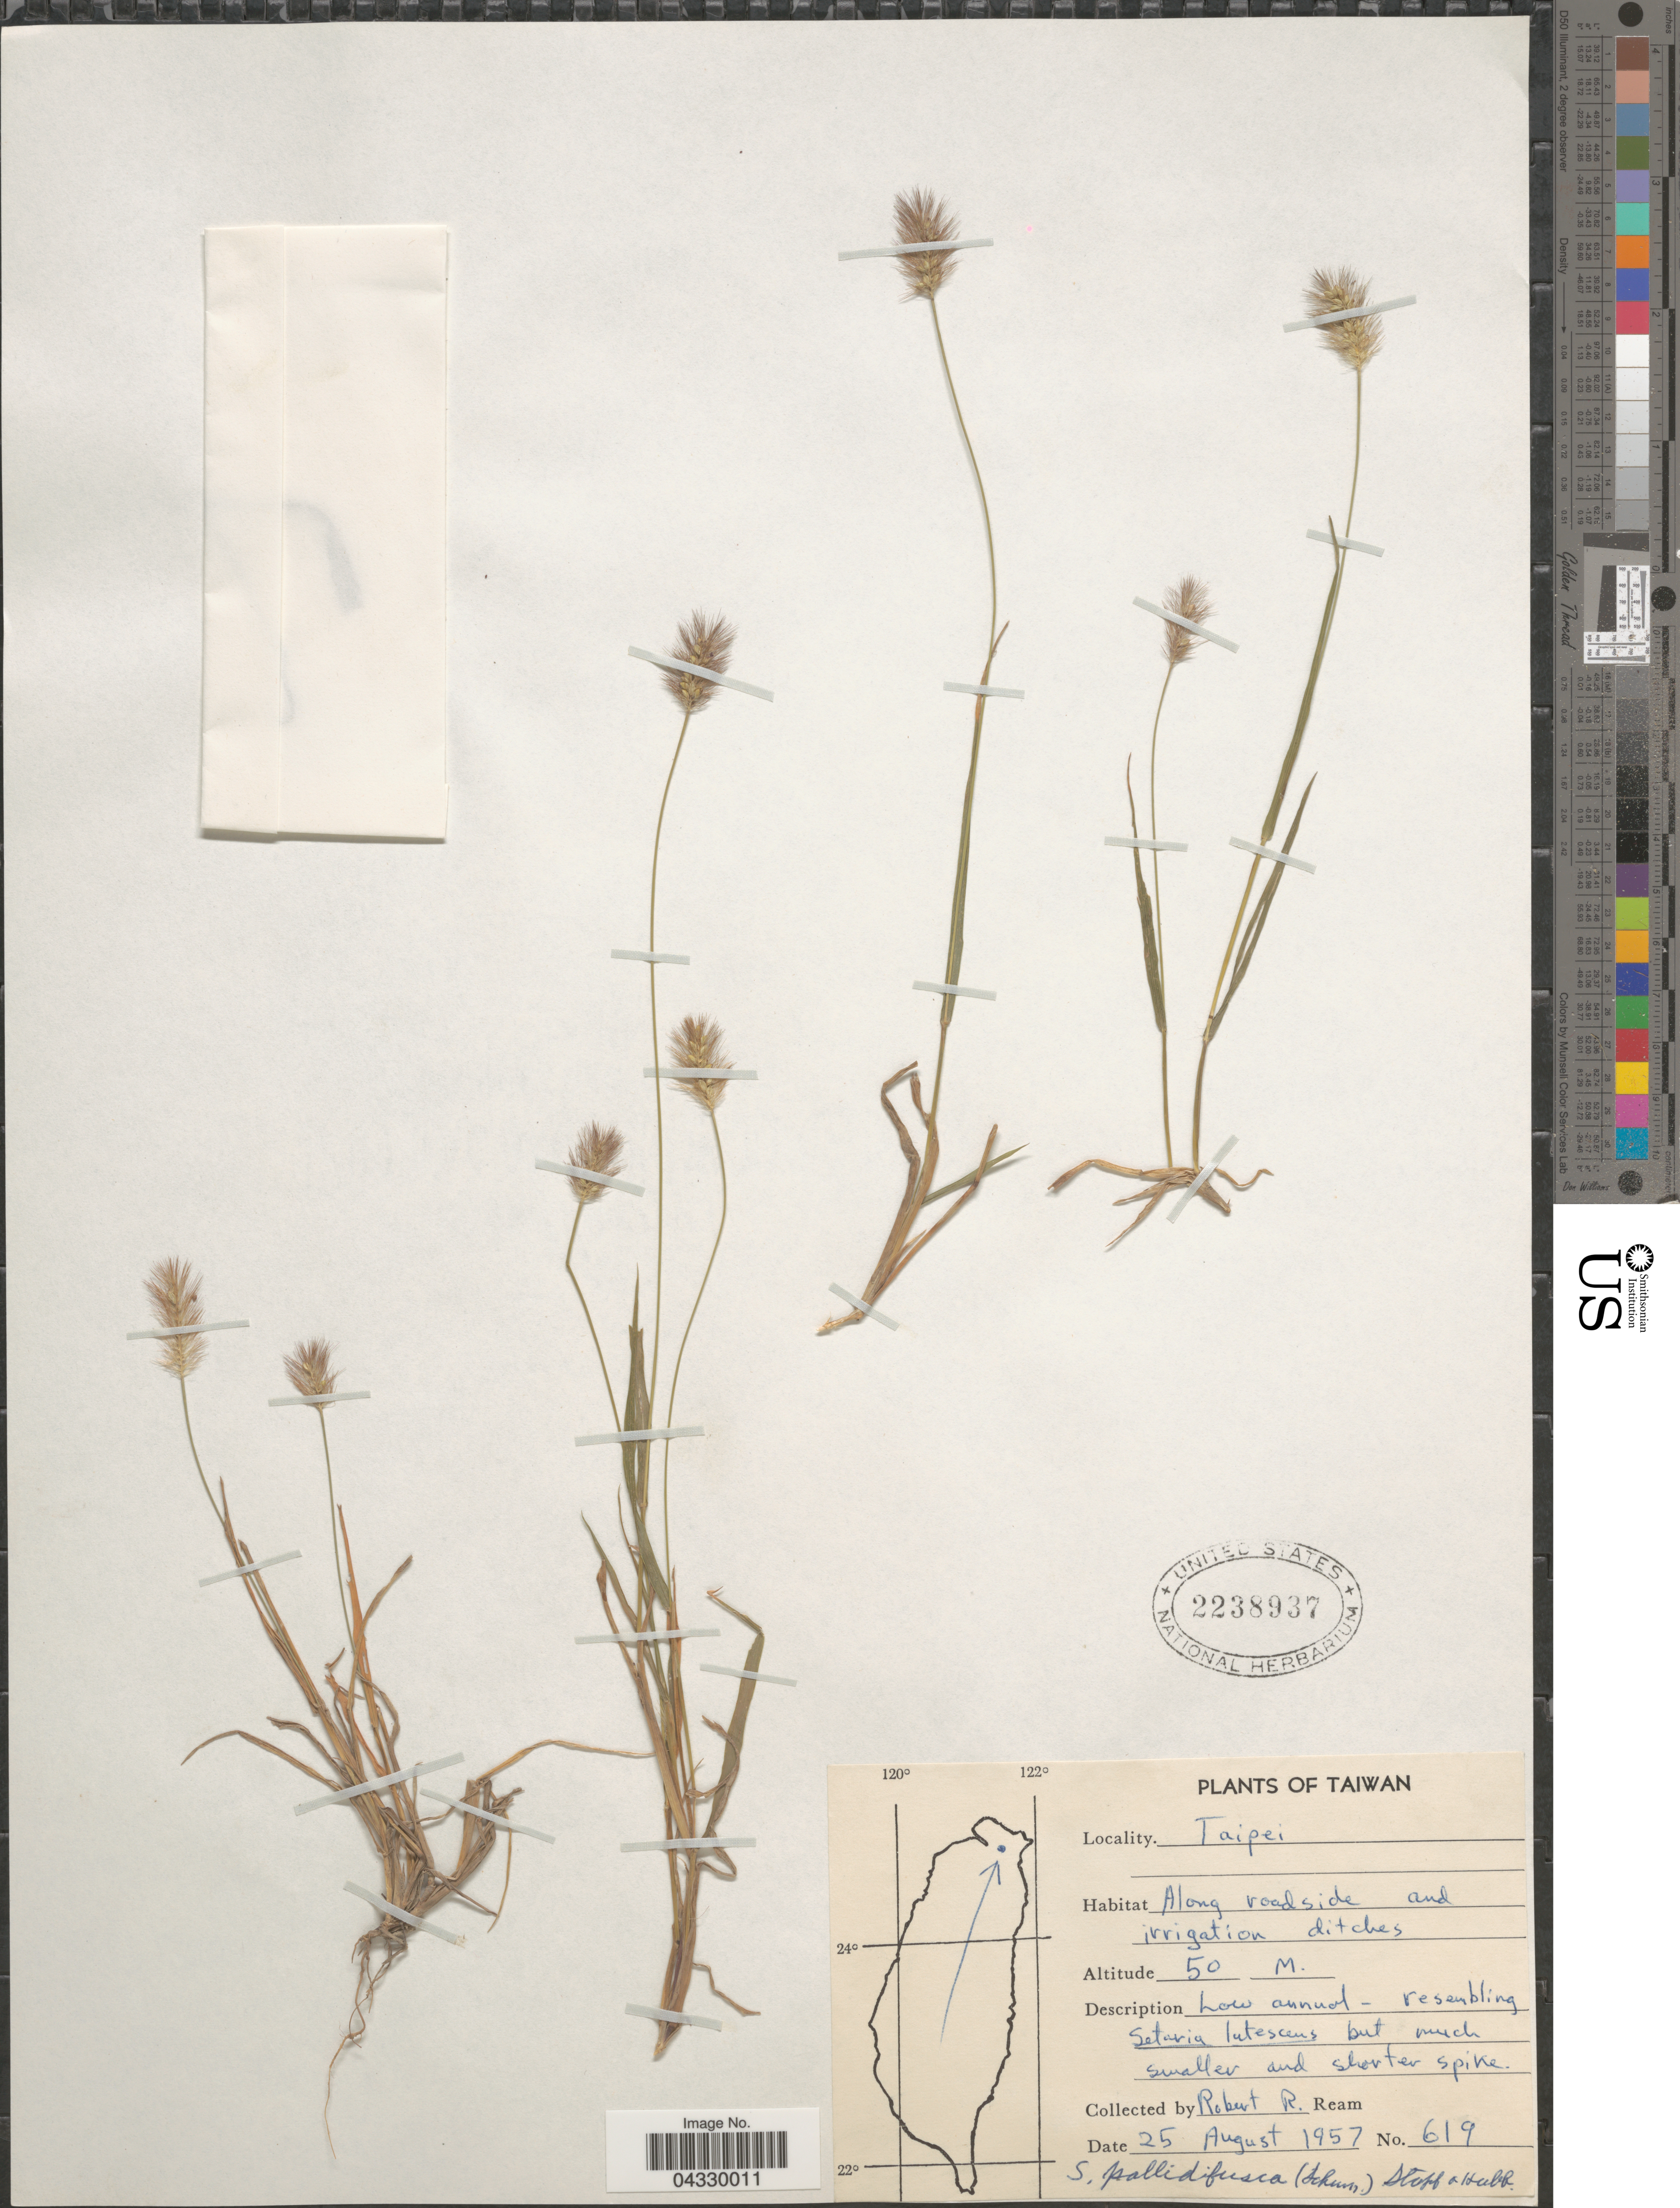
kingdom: Plantae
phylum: Tracheophyta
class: Liliopsida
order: Poales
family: Poaceae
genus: Setaria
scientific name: Setaria pallide-fusca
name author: (Schumach.) Stapf & C.E. Hubb.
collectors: R. Ream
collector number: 619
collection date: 1957-08-25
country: Taiwan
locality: Taipei.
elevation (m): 50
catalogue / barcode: US 2238937